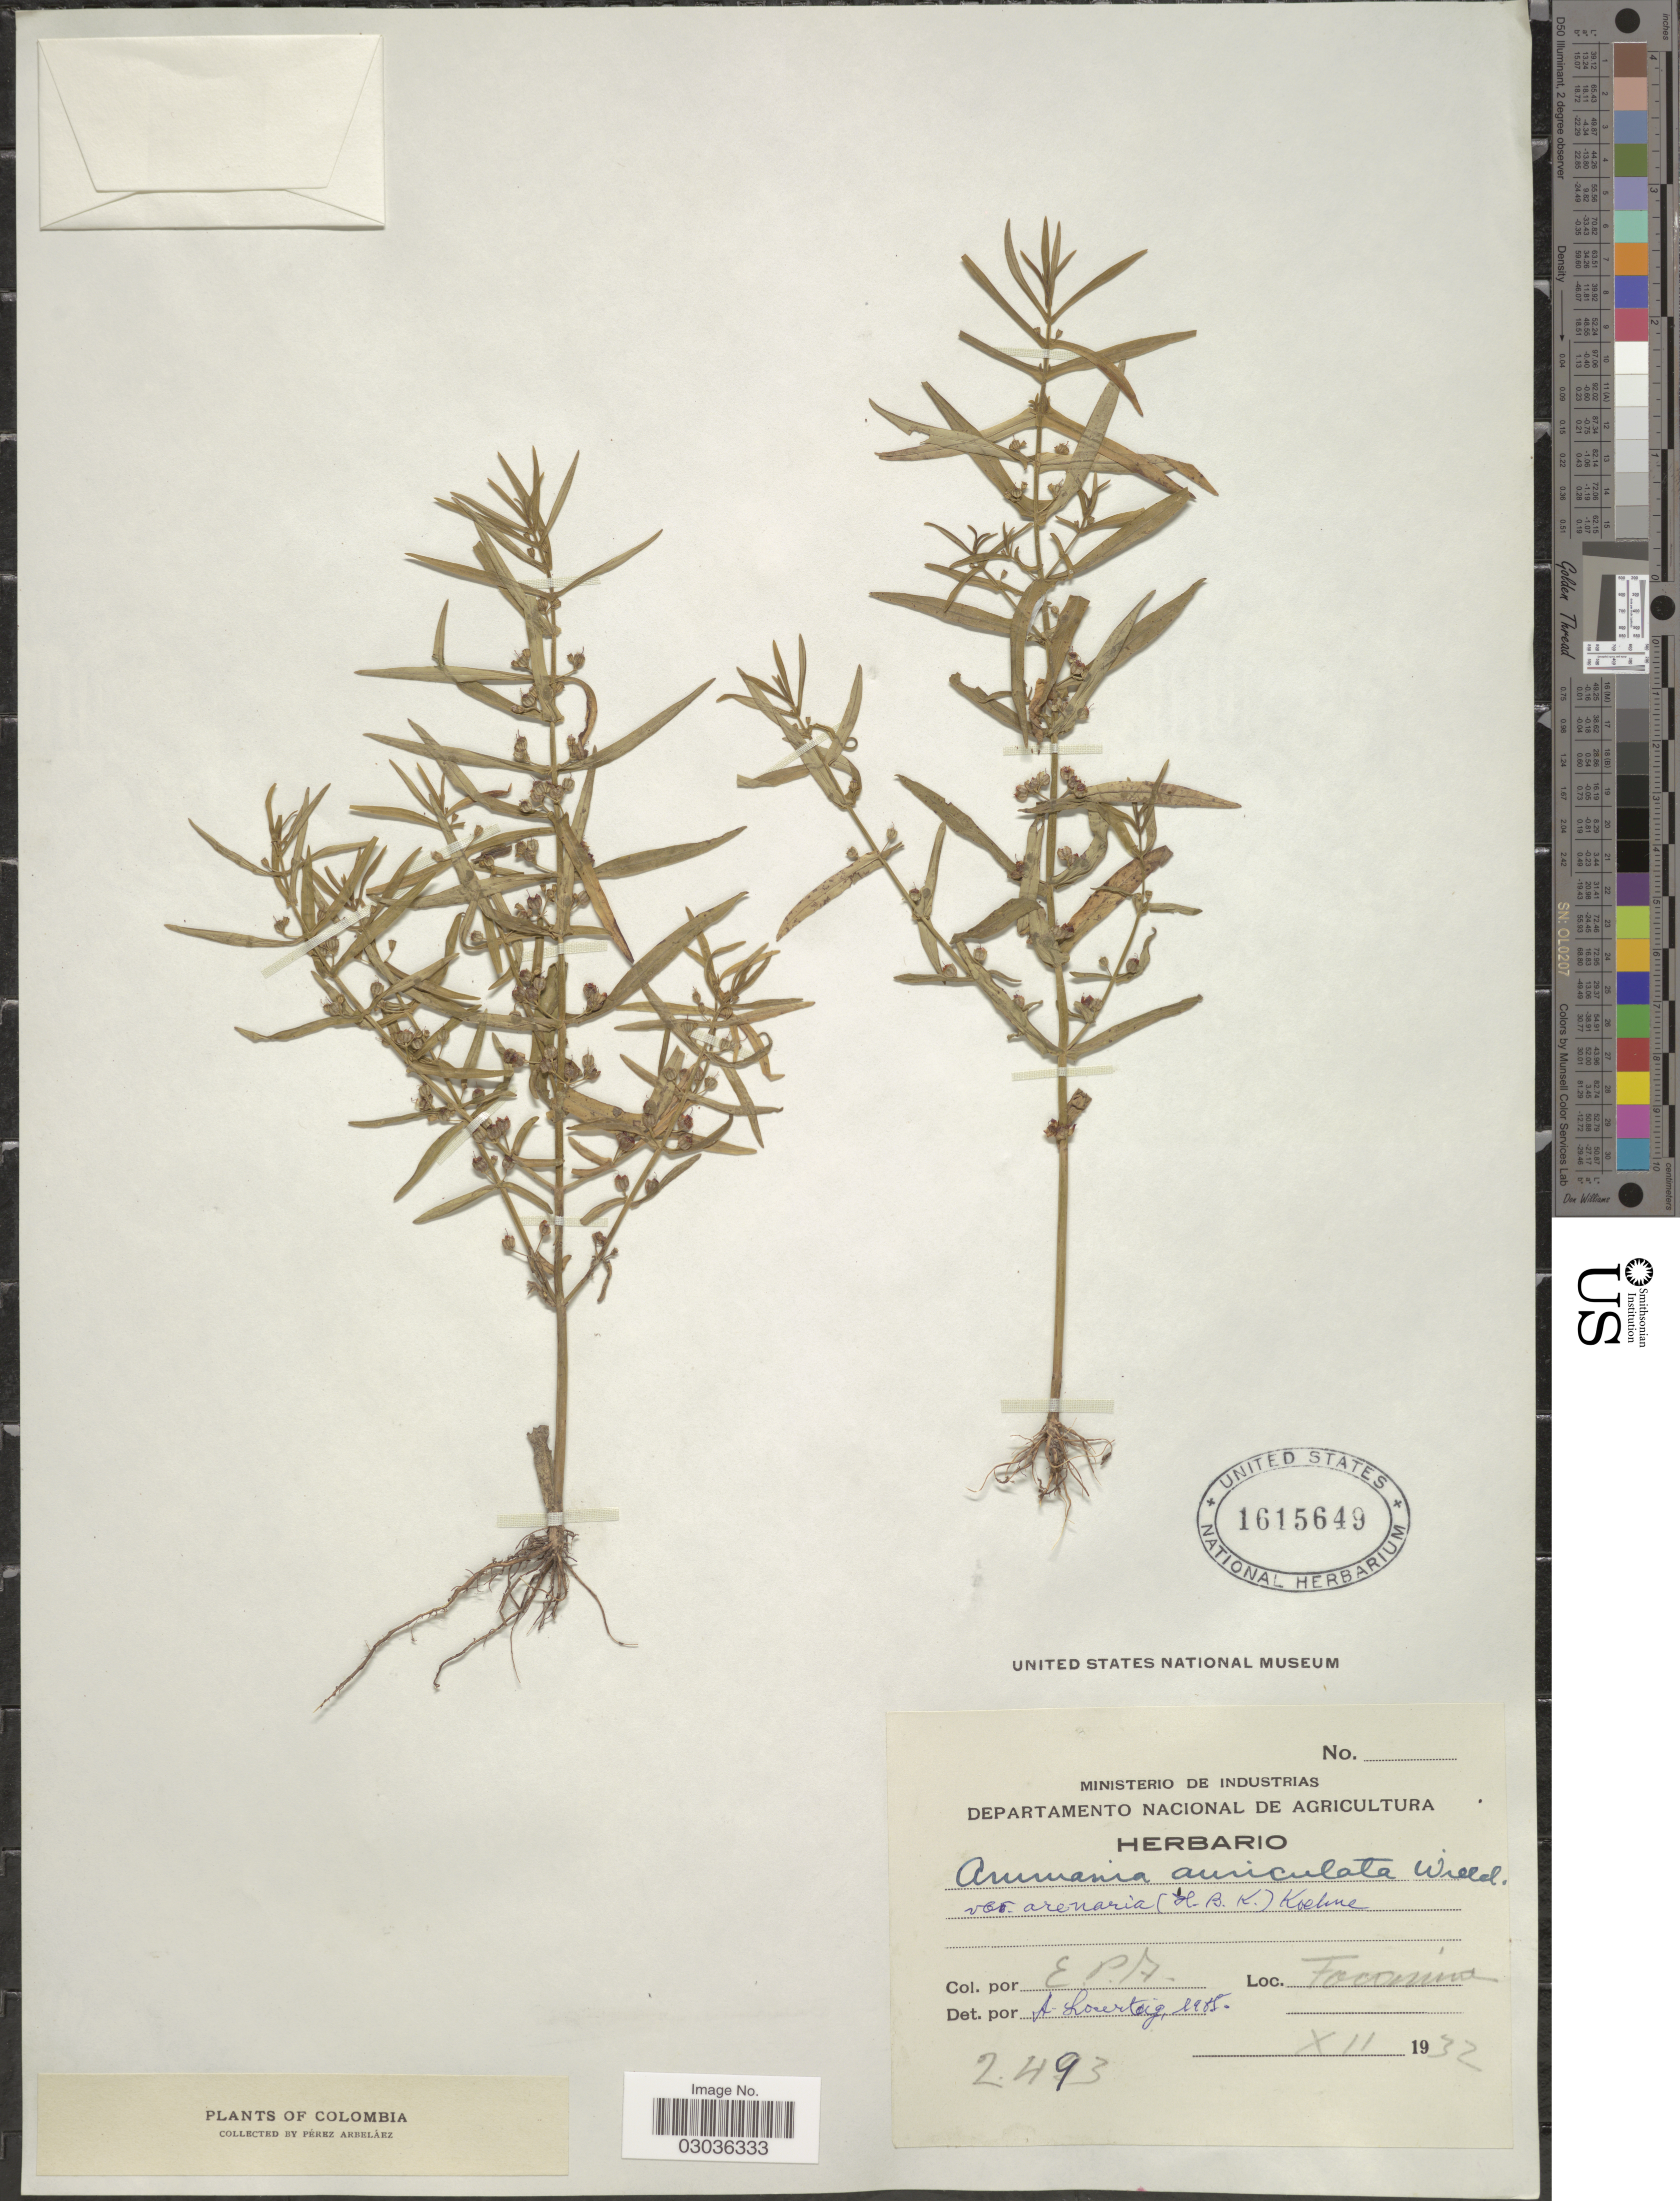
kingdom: Plantae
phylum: Tracheophyta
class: Magnoliopsida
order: Myrtales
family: Lythraceae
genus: Ammannia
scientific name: Ammannia auriculata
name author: Willd.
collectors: E. Pérez Arbeláez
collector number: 2493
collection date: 1932-12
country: Colombia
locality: Tocaima.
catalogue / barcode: US 1615649